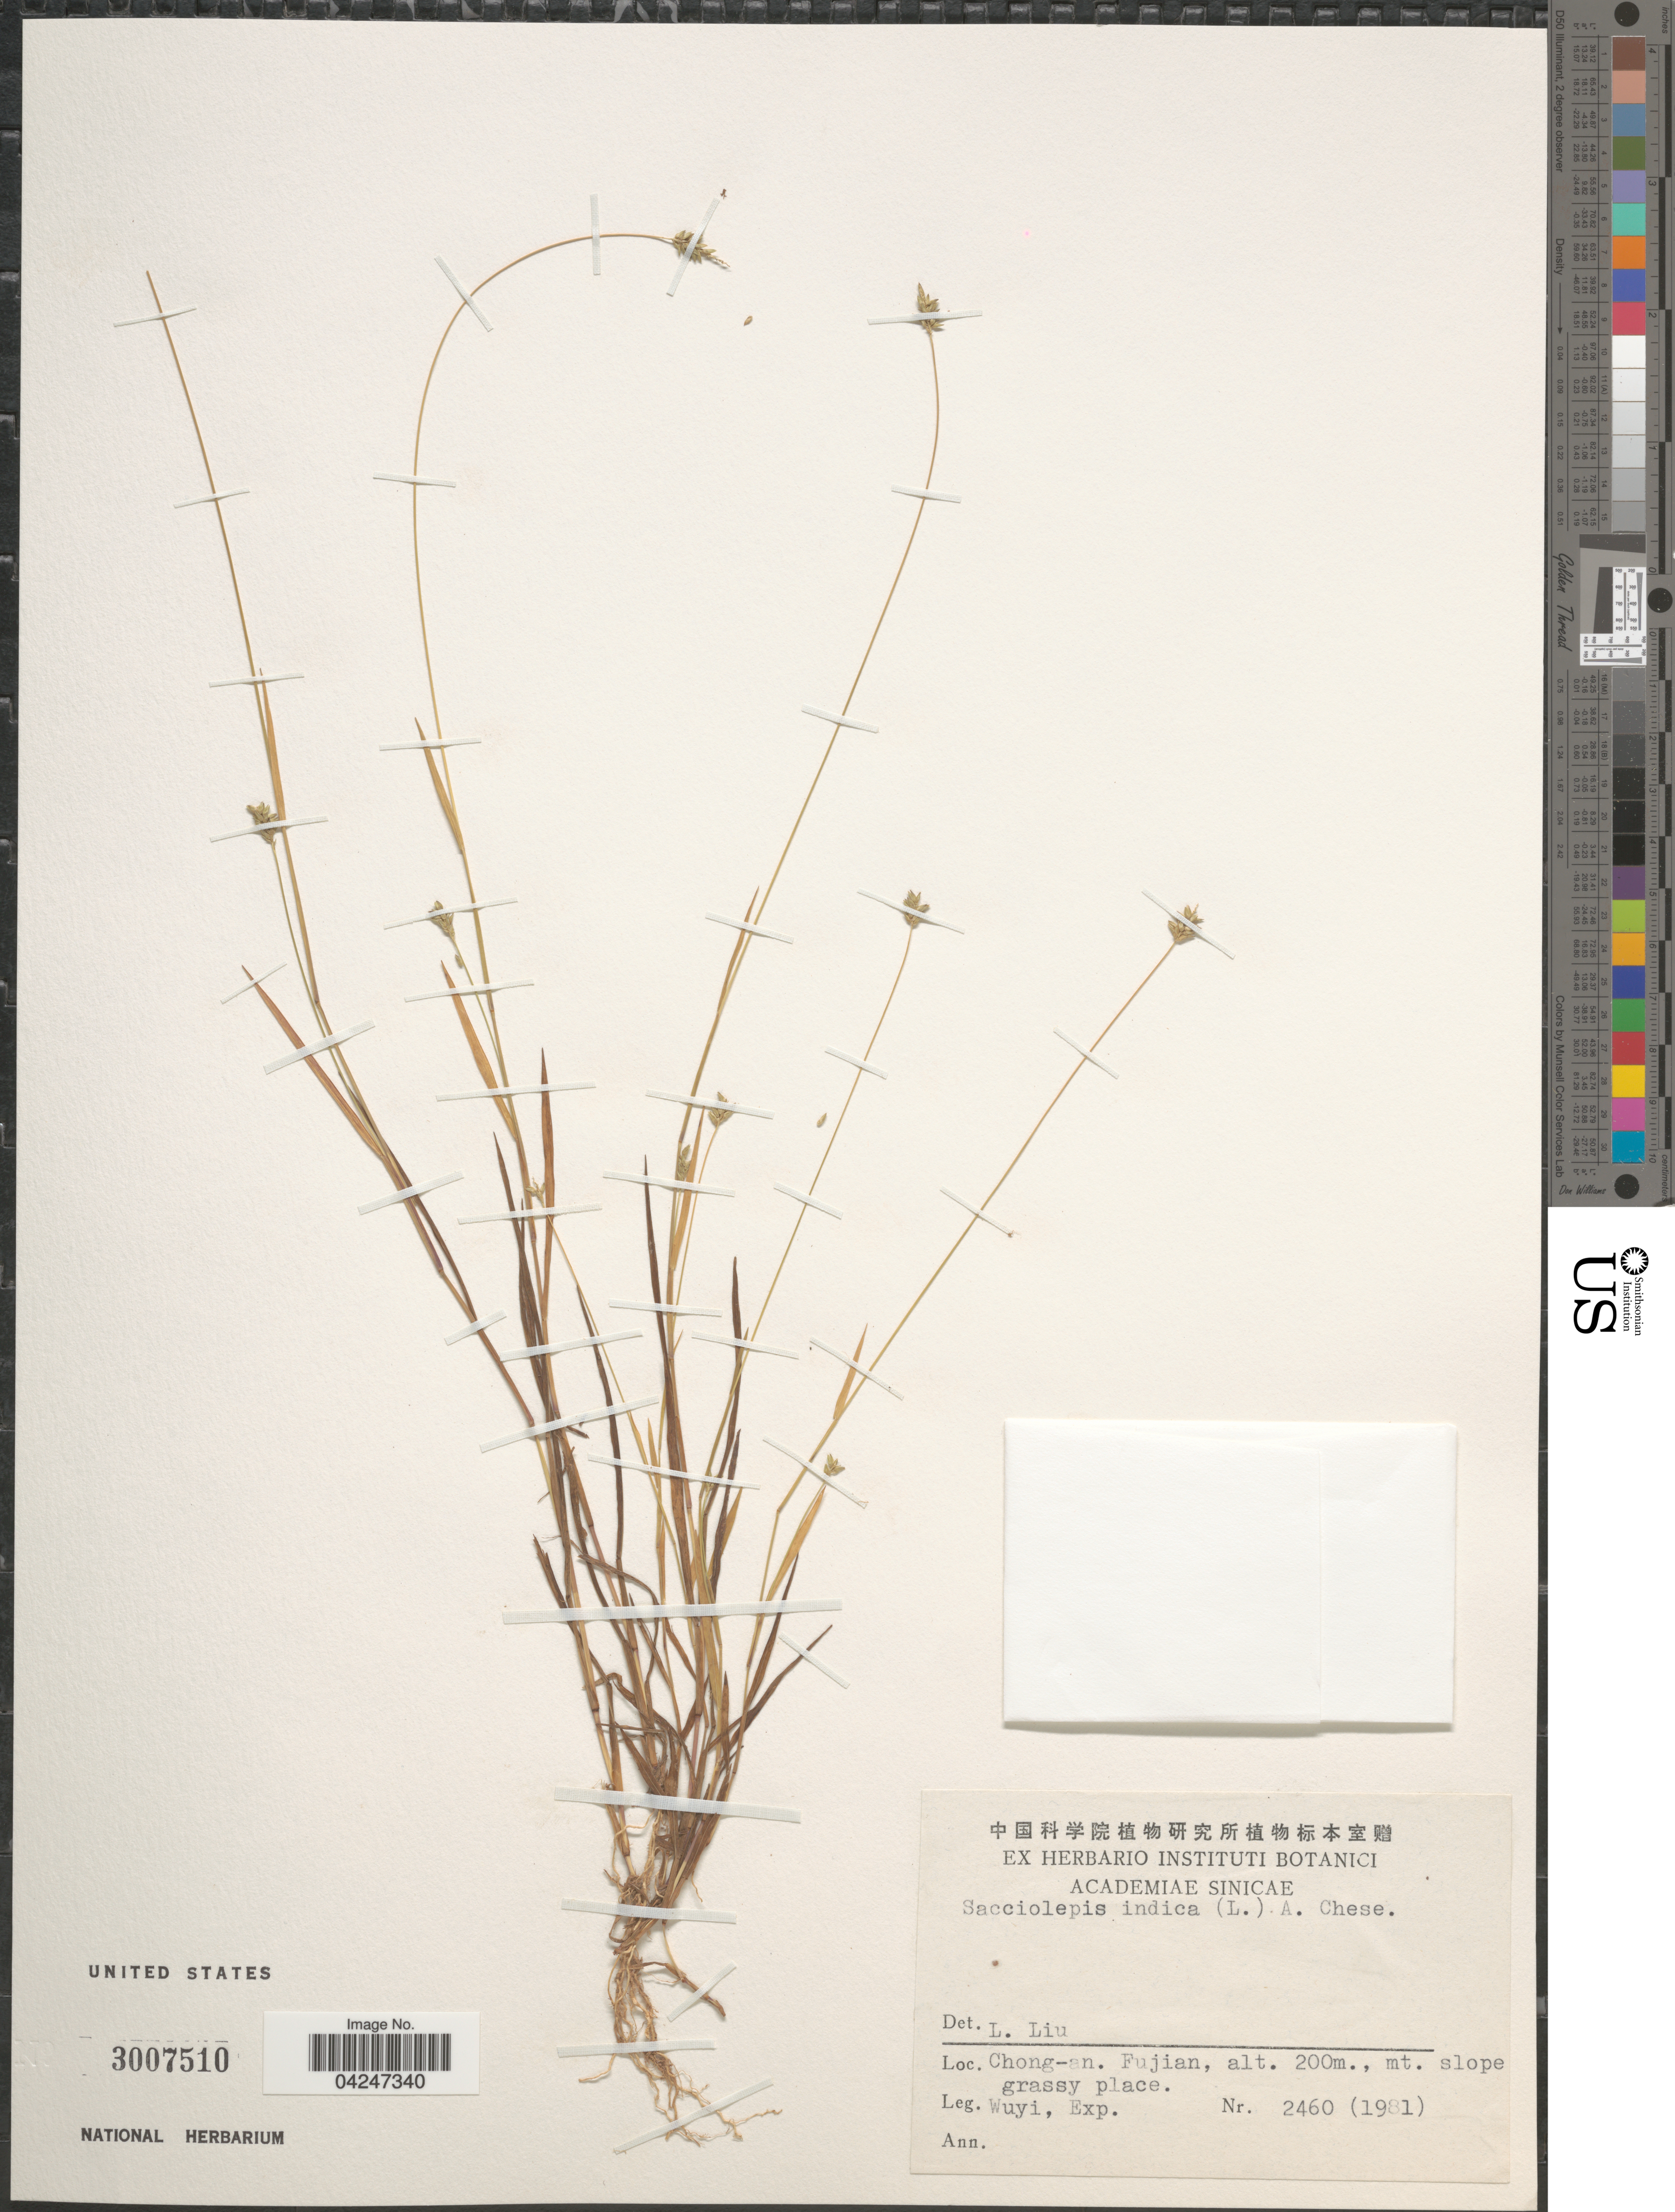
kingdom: Plantae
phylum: Tracheophyta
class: Liliopsida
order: Poales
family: Poaceae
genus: Sacciolepis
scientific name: Sacciolepis indica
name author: (L.) Chase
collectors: Wuyi. Exped.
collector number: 2460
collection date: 1981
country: China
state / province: Fujian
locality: Chong-an. Mt. slope grassy place.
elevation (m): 200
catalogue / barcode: US 3007510